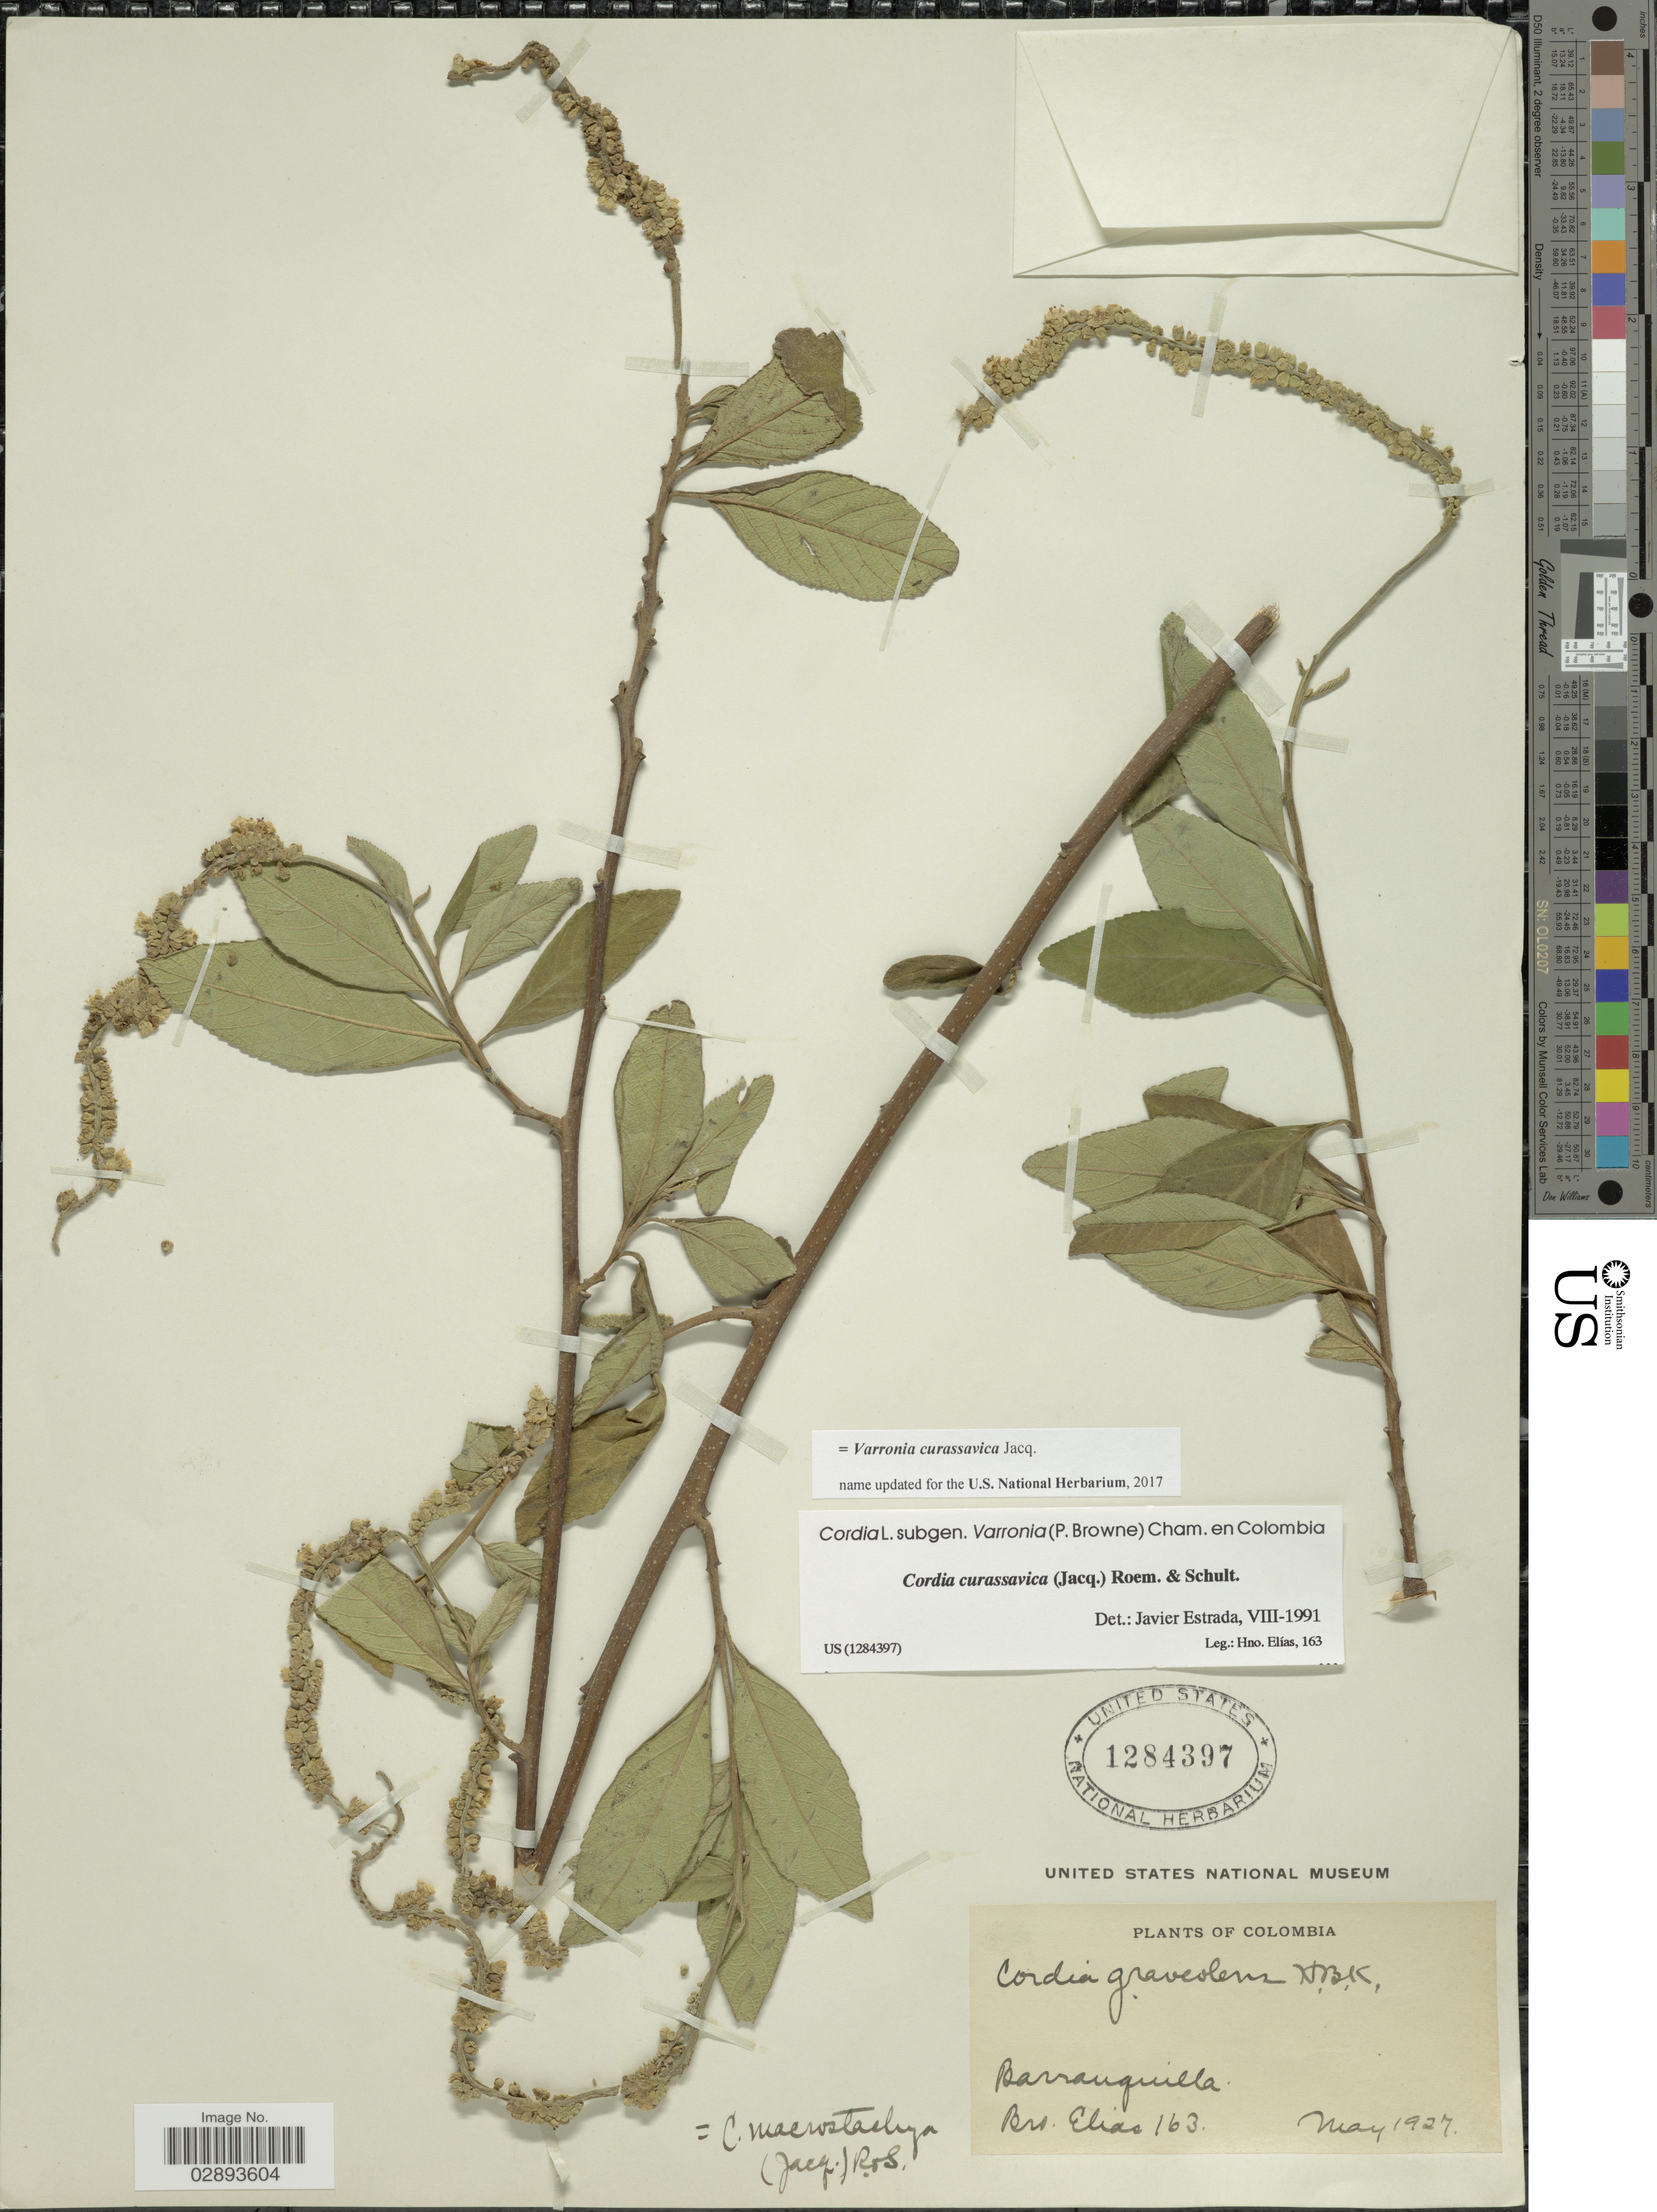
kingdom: Plantae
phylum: Tracheophyta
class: Magnoliopsida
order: Boraginales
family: Cordiaceae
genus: Varronia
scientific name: Varronia curassavica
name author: Jacq.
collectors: Bro. Elias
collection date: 1927-05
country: Colombia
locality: Barranquilla.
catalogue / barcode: US 1284397